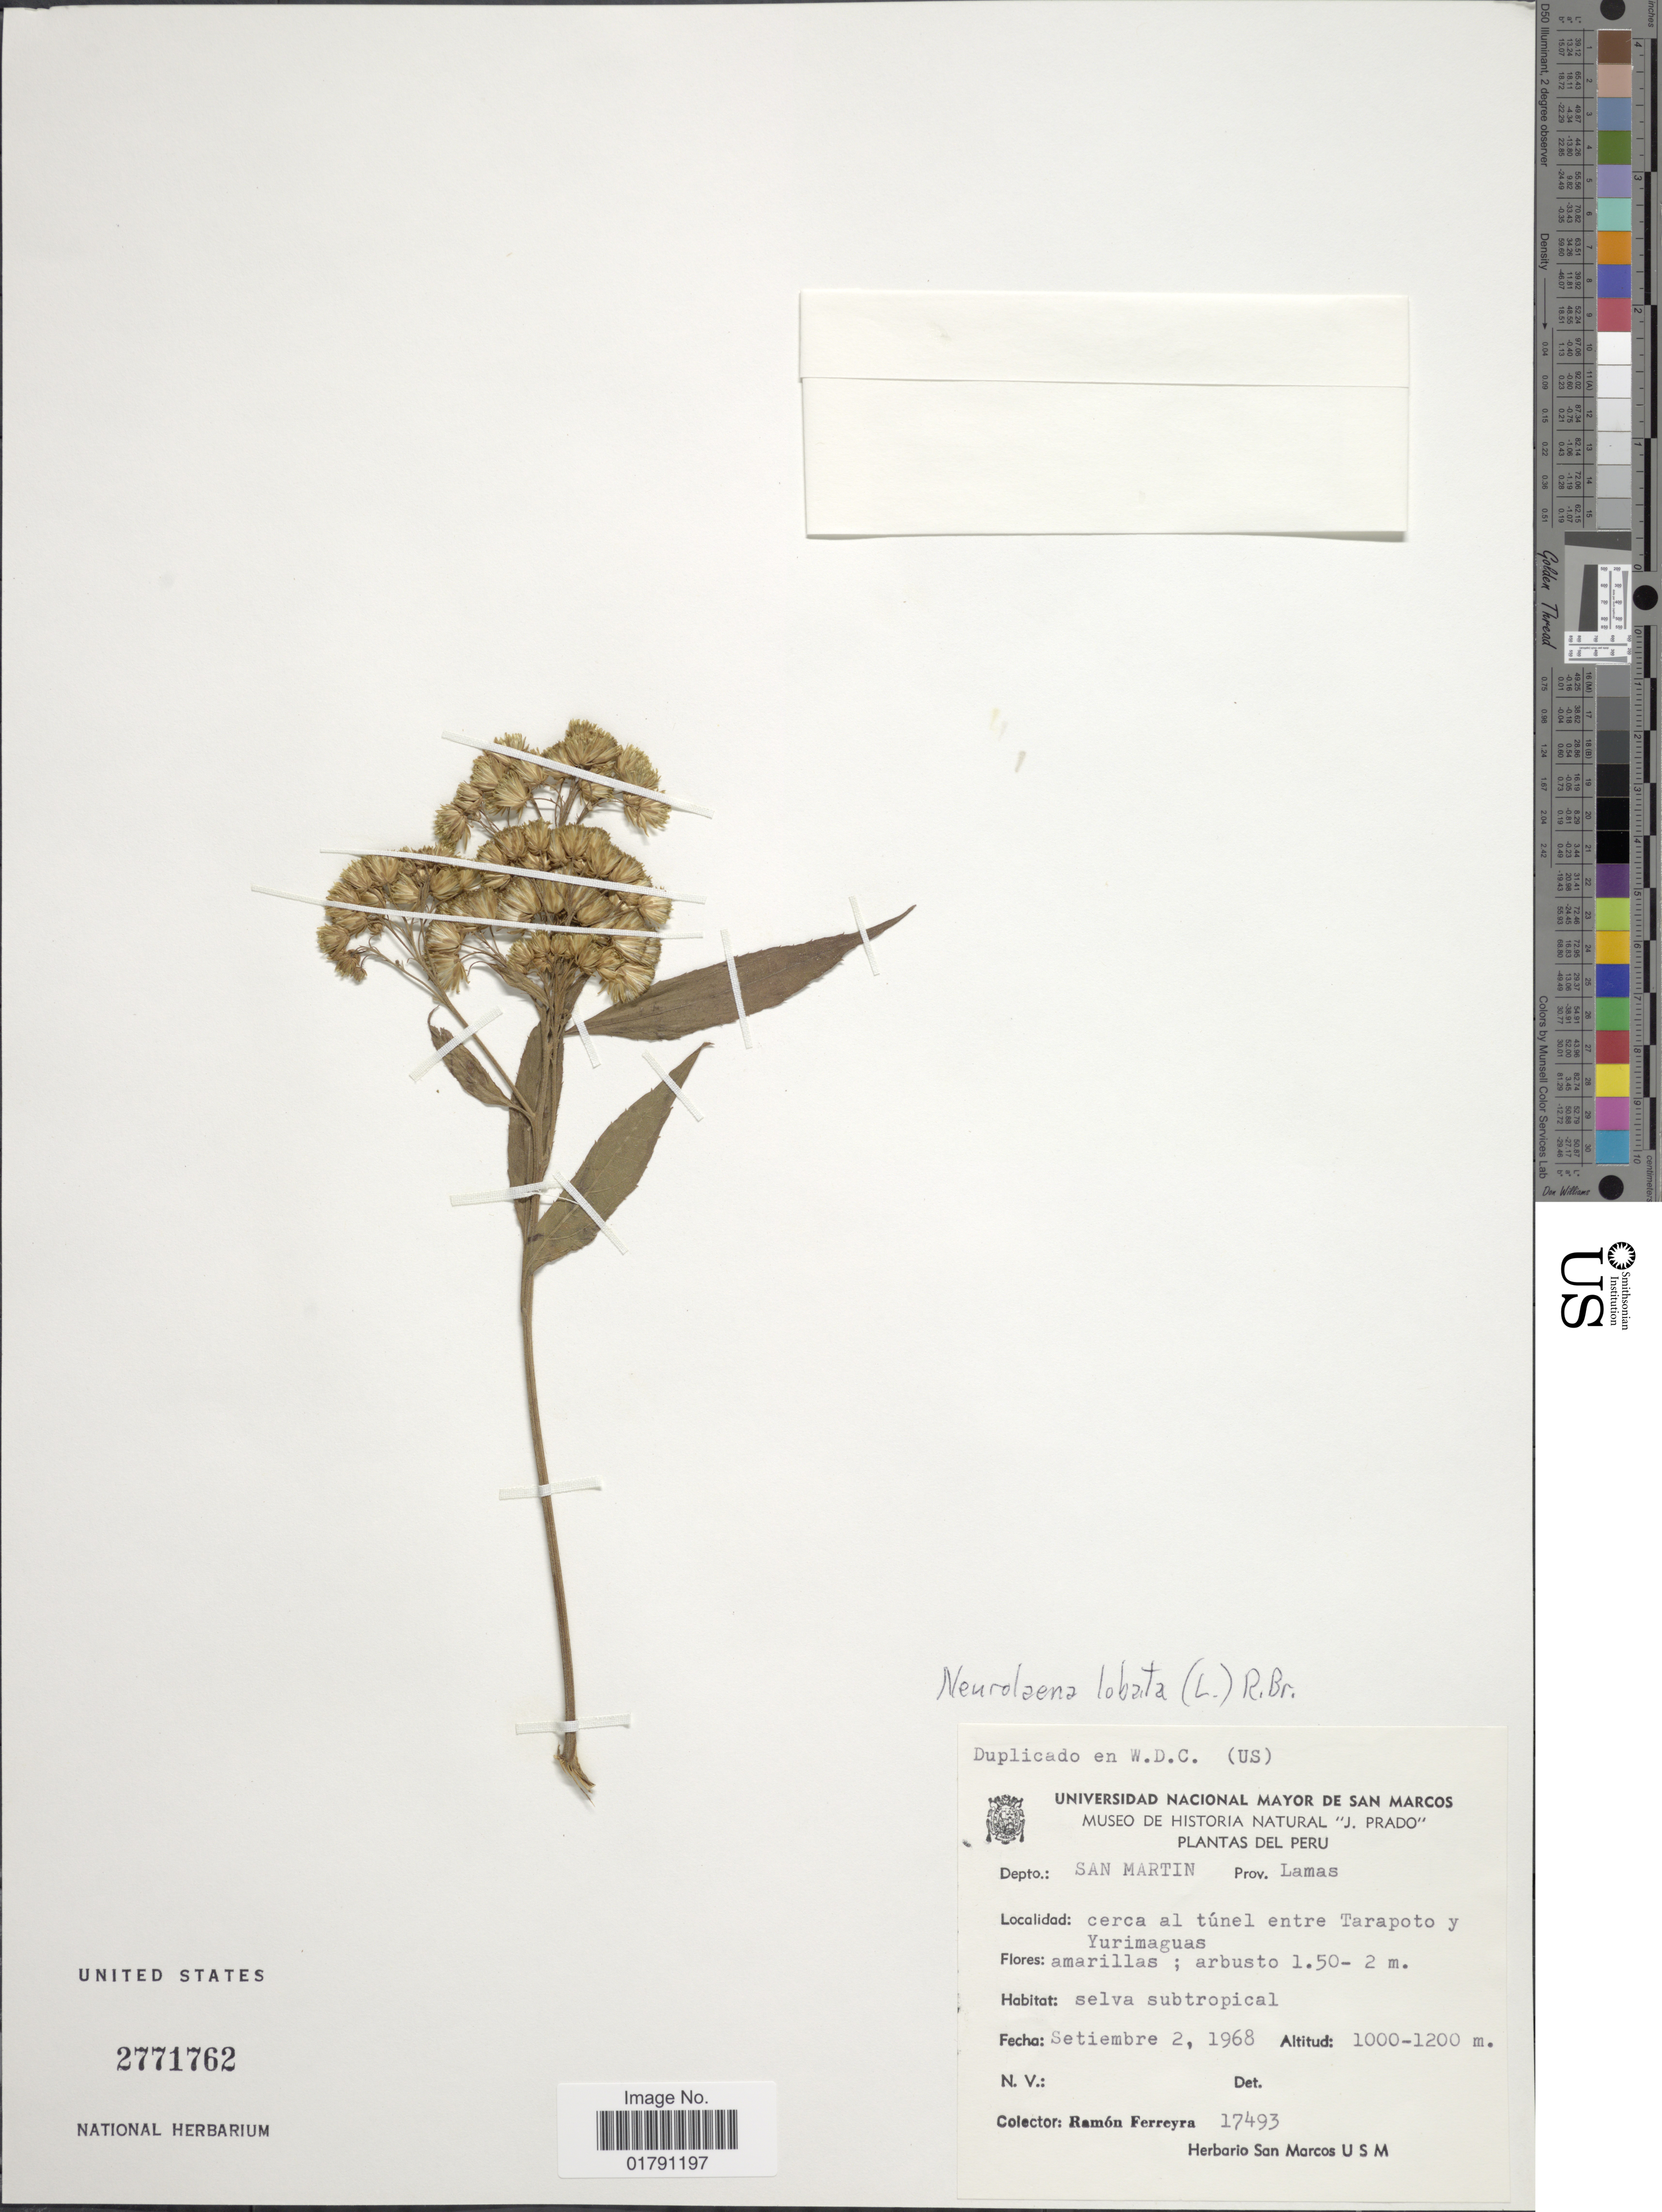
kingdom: Plantae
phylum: Tracheophyta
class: Magnoliopsida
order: Asterales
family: Asteraceae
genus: Neurolaena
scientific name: Neurolaena lobata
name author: (L.) R. Br. ex Cass.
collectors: R. A. Ferreyra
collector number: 17493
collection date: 1968-09-02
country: Peru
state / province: San Martín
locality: Prov. Lamas, cerca al tunel entre Tarapoto y Yurimaguas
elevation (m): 1000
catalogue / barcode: US 2771762